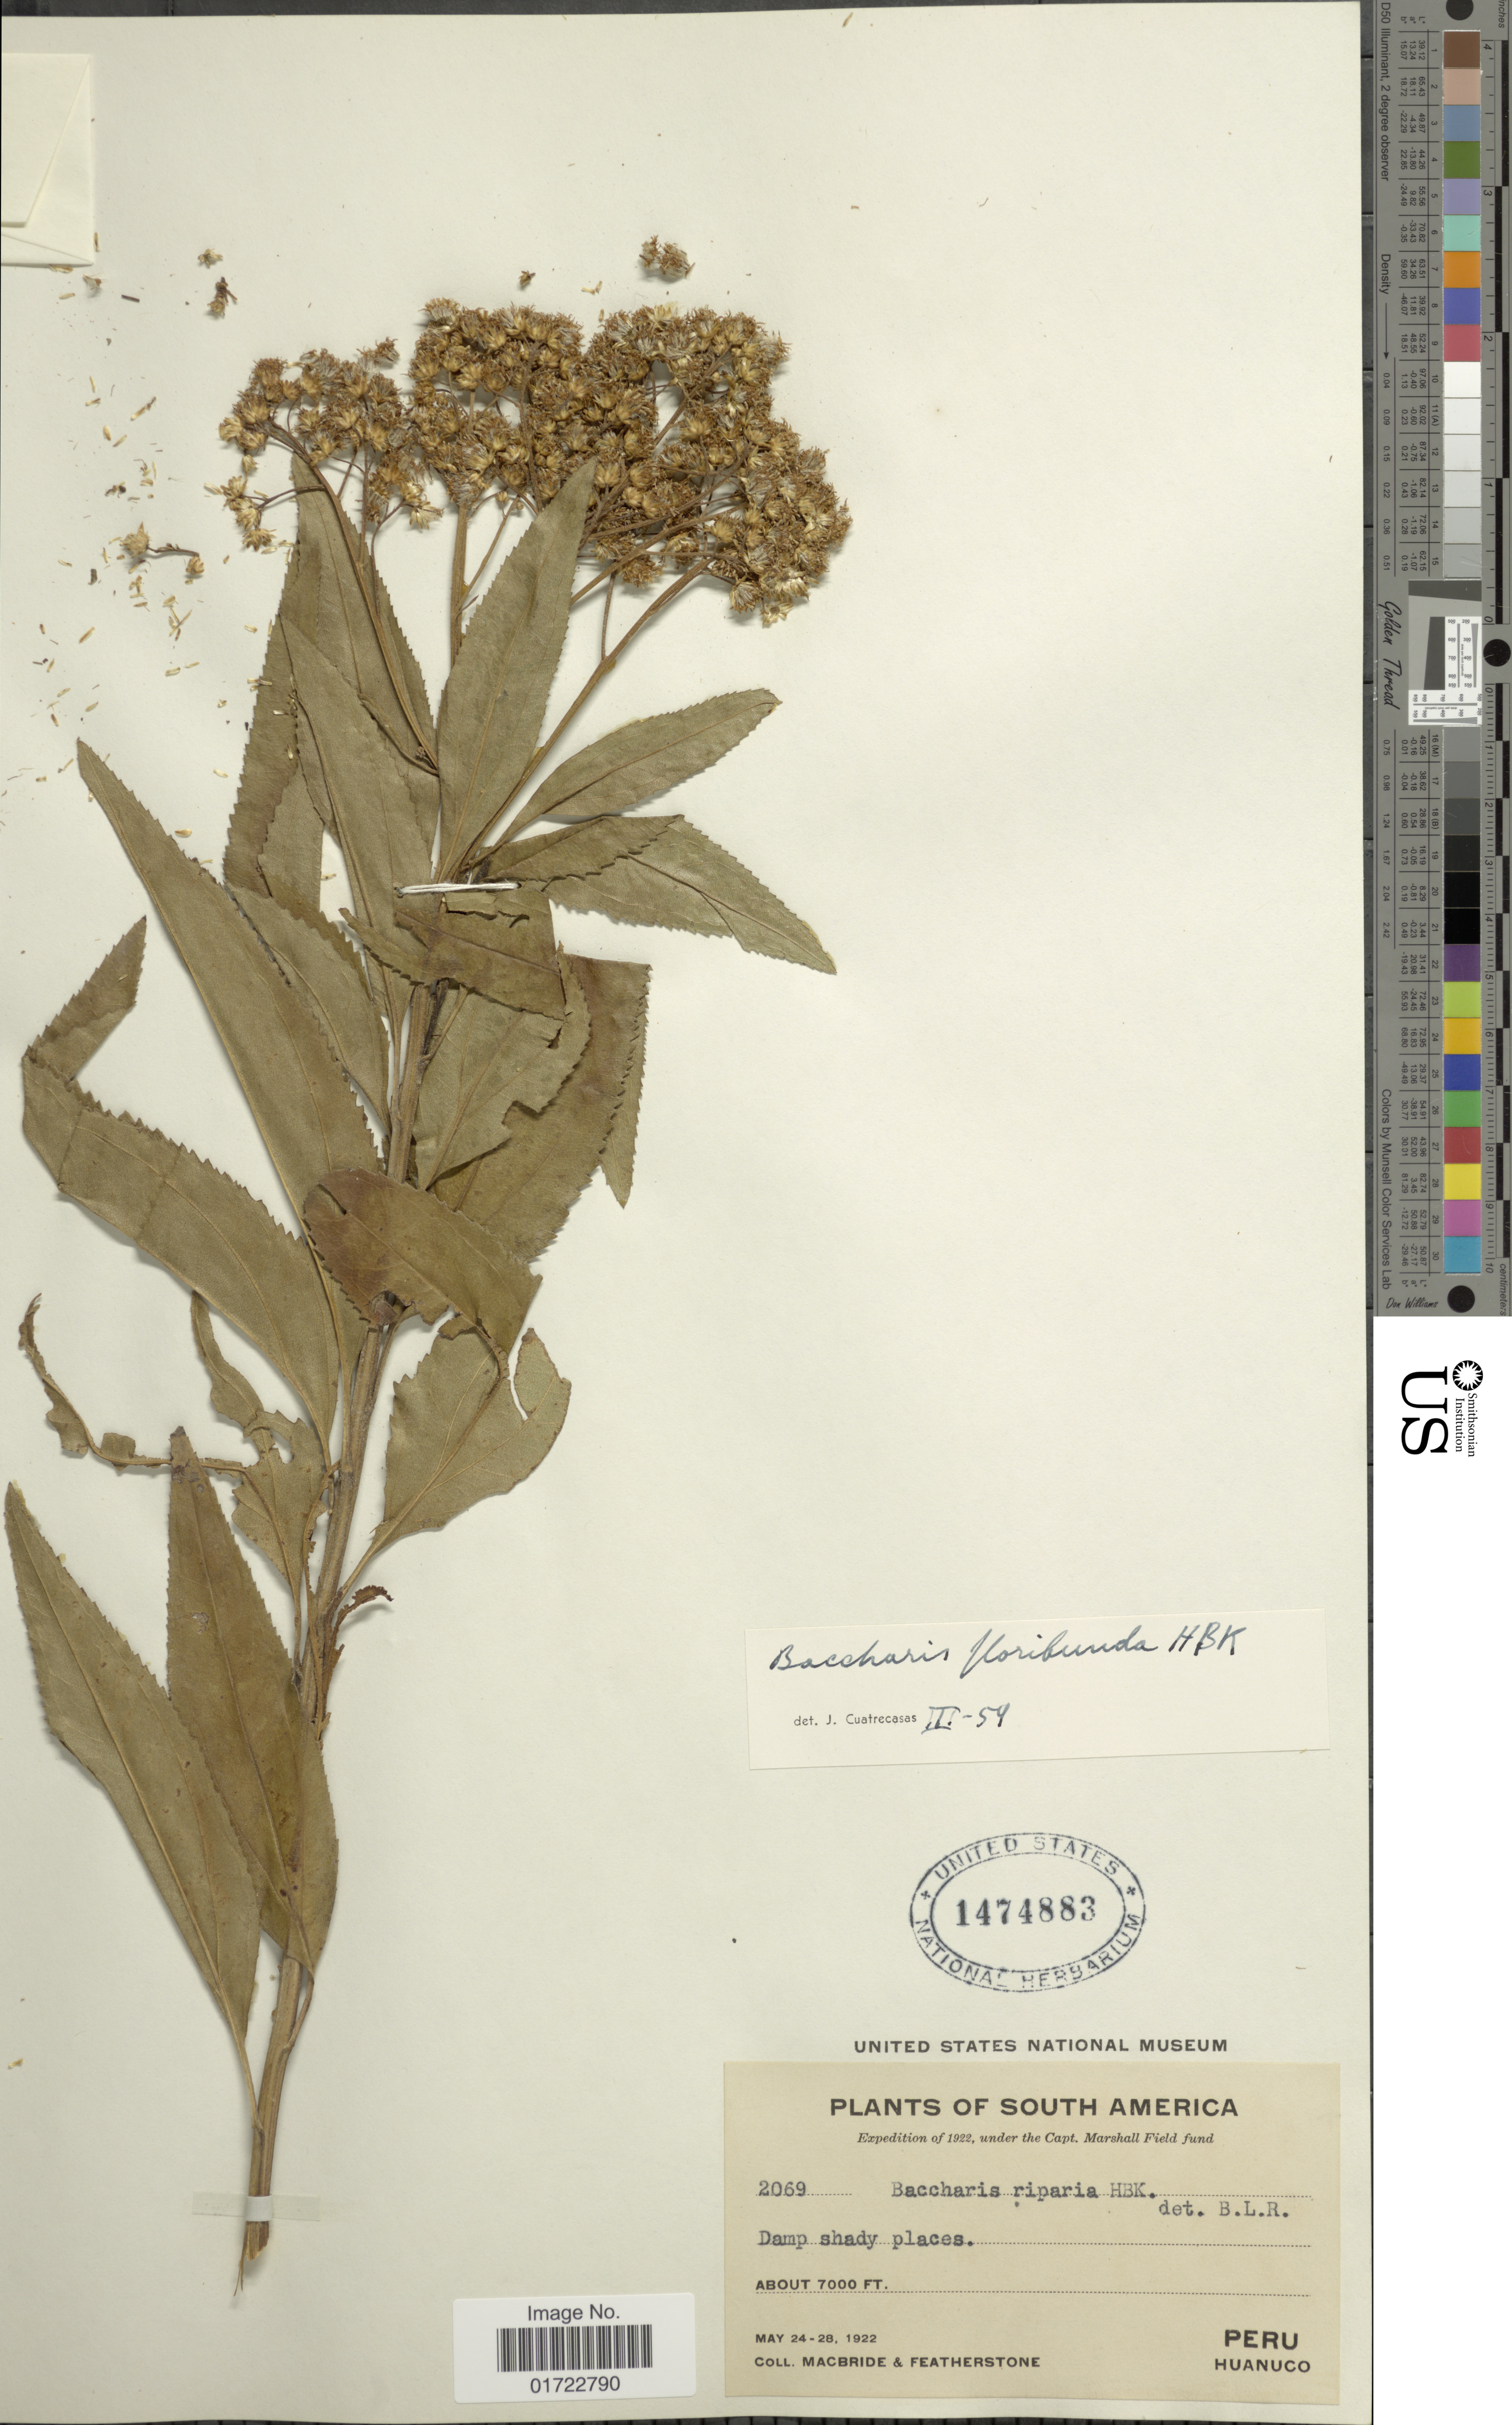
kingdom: Plantae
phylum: Tracheophyta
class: Magnoliopsida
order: Asterales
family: Asteraceae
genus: Baccharis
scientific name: Baccharis latifolia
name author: (Ruiz & Pav.) Pers.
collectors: Macbride, -- & -. Featherstone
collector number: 2069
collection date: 1922-05-24/1922-05-28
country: Peru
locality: Huanuco.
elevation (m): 2134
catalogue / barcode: US 1474883